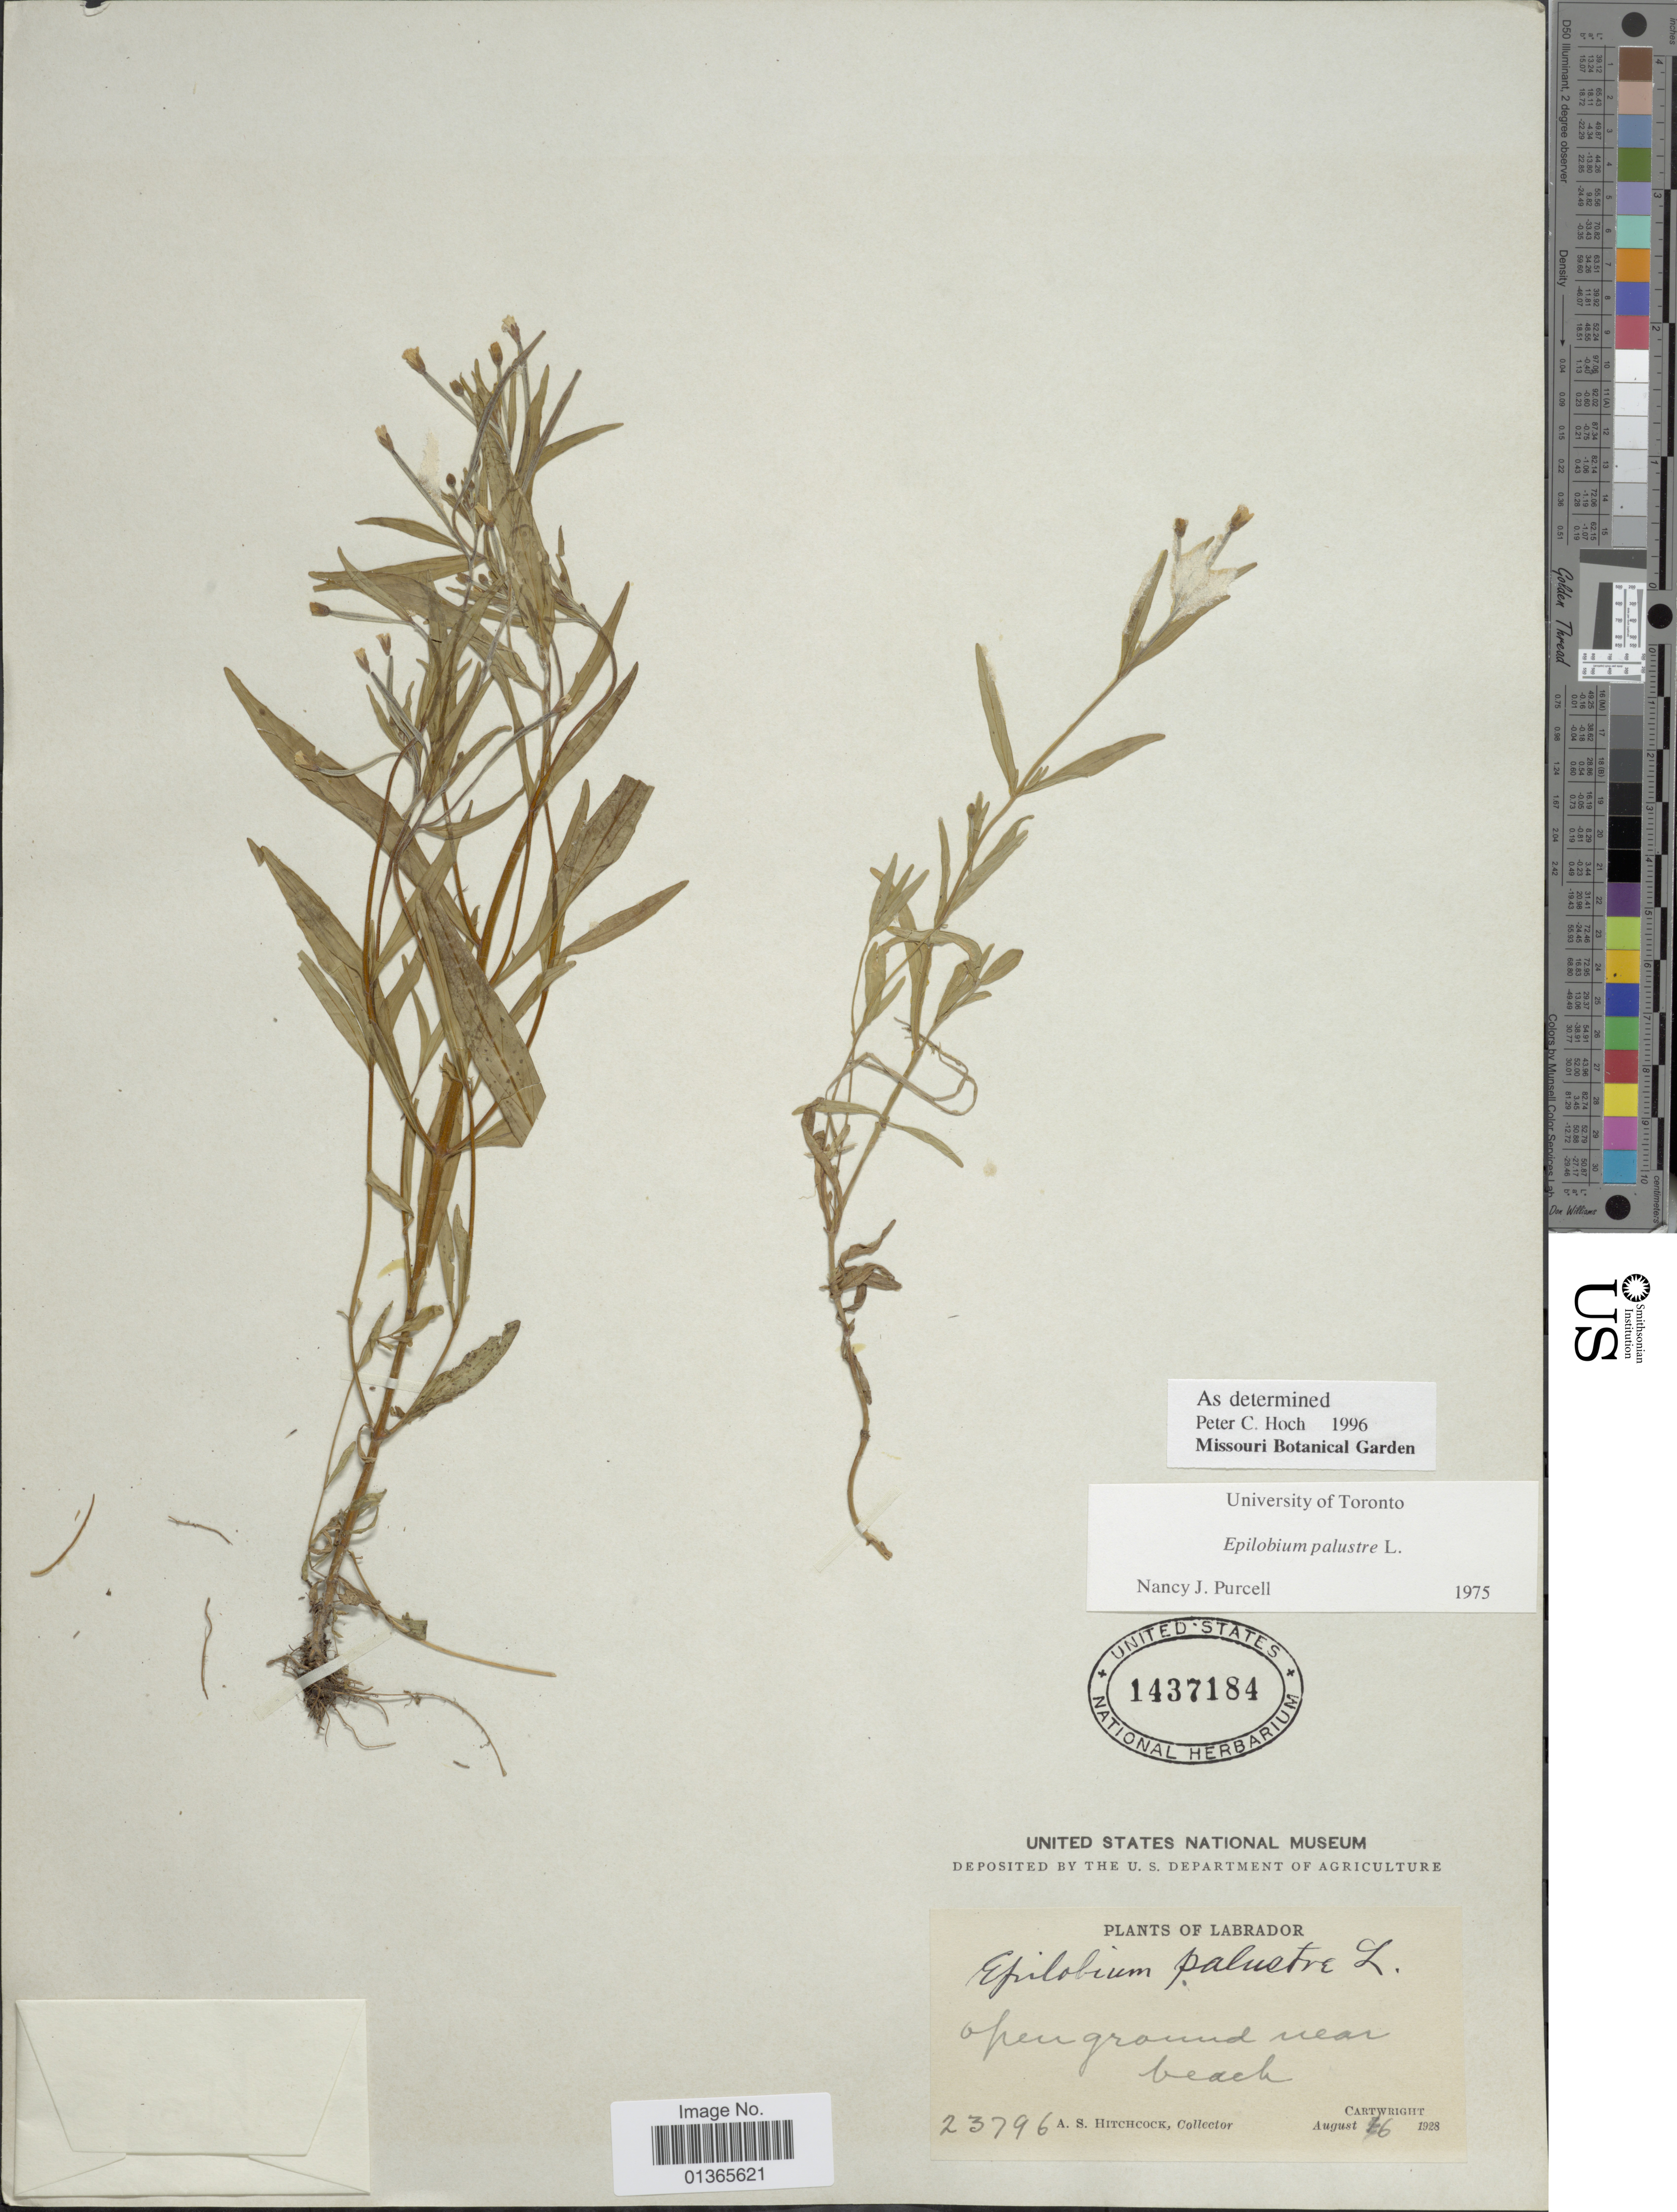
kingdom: Plantae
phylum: Tracheophyta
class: Magnoliopsida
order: Myrtales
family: Onagraceae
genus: Epilobium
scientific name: Epilobium palustre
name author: L.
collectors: A. S. Hitchcock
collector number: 23796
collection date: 1928-08-06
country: Canada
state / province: Newfoundland and Labrador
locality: Labrador. Cartwright.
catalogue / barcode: US 1437184